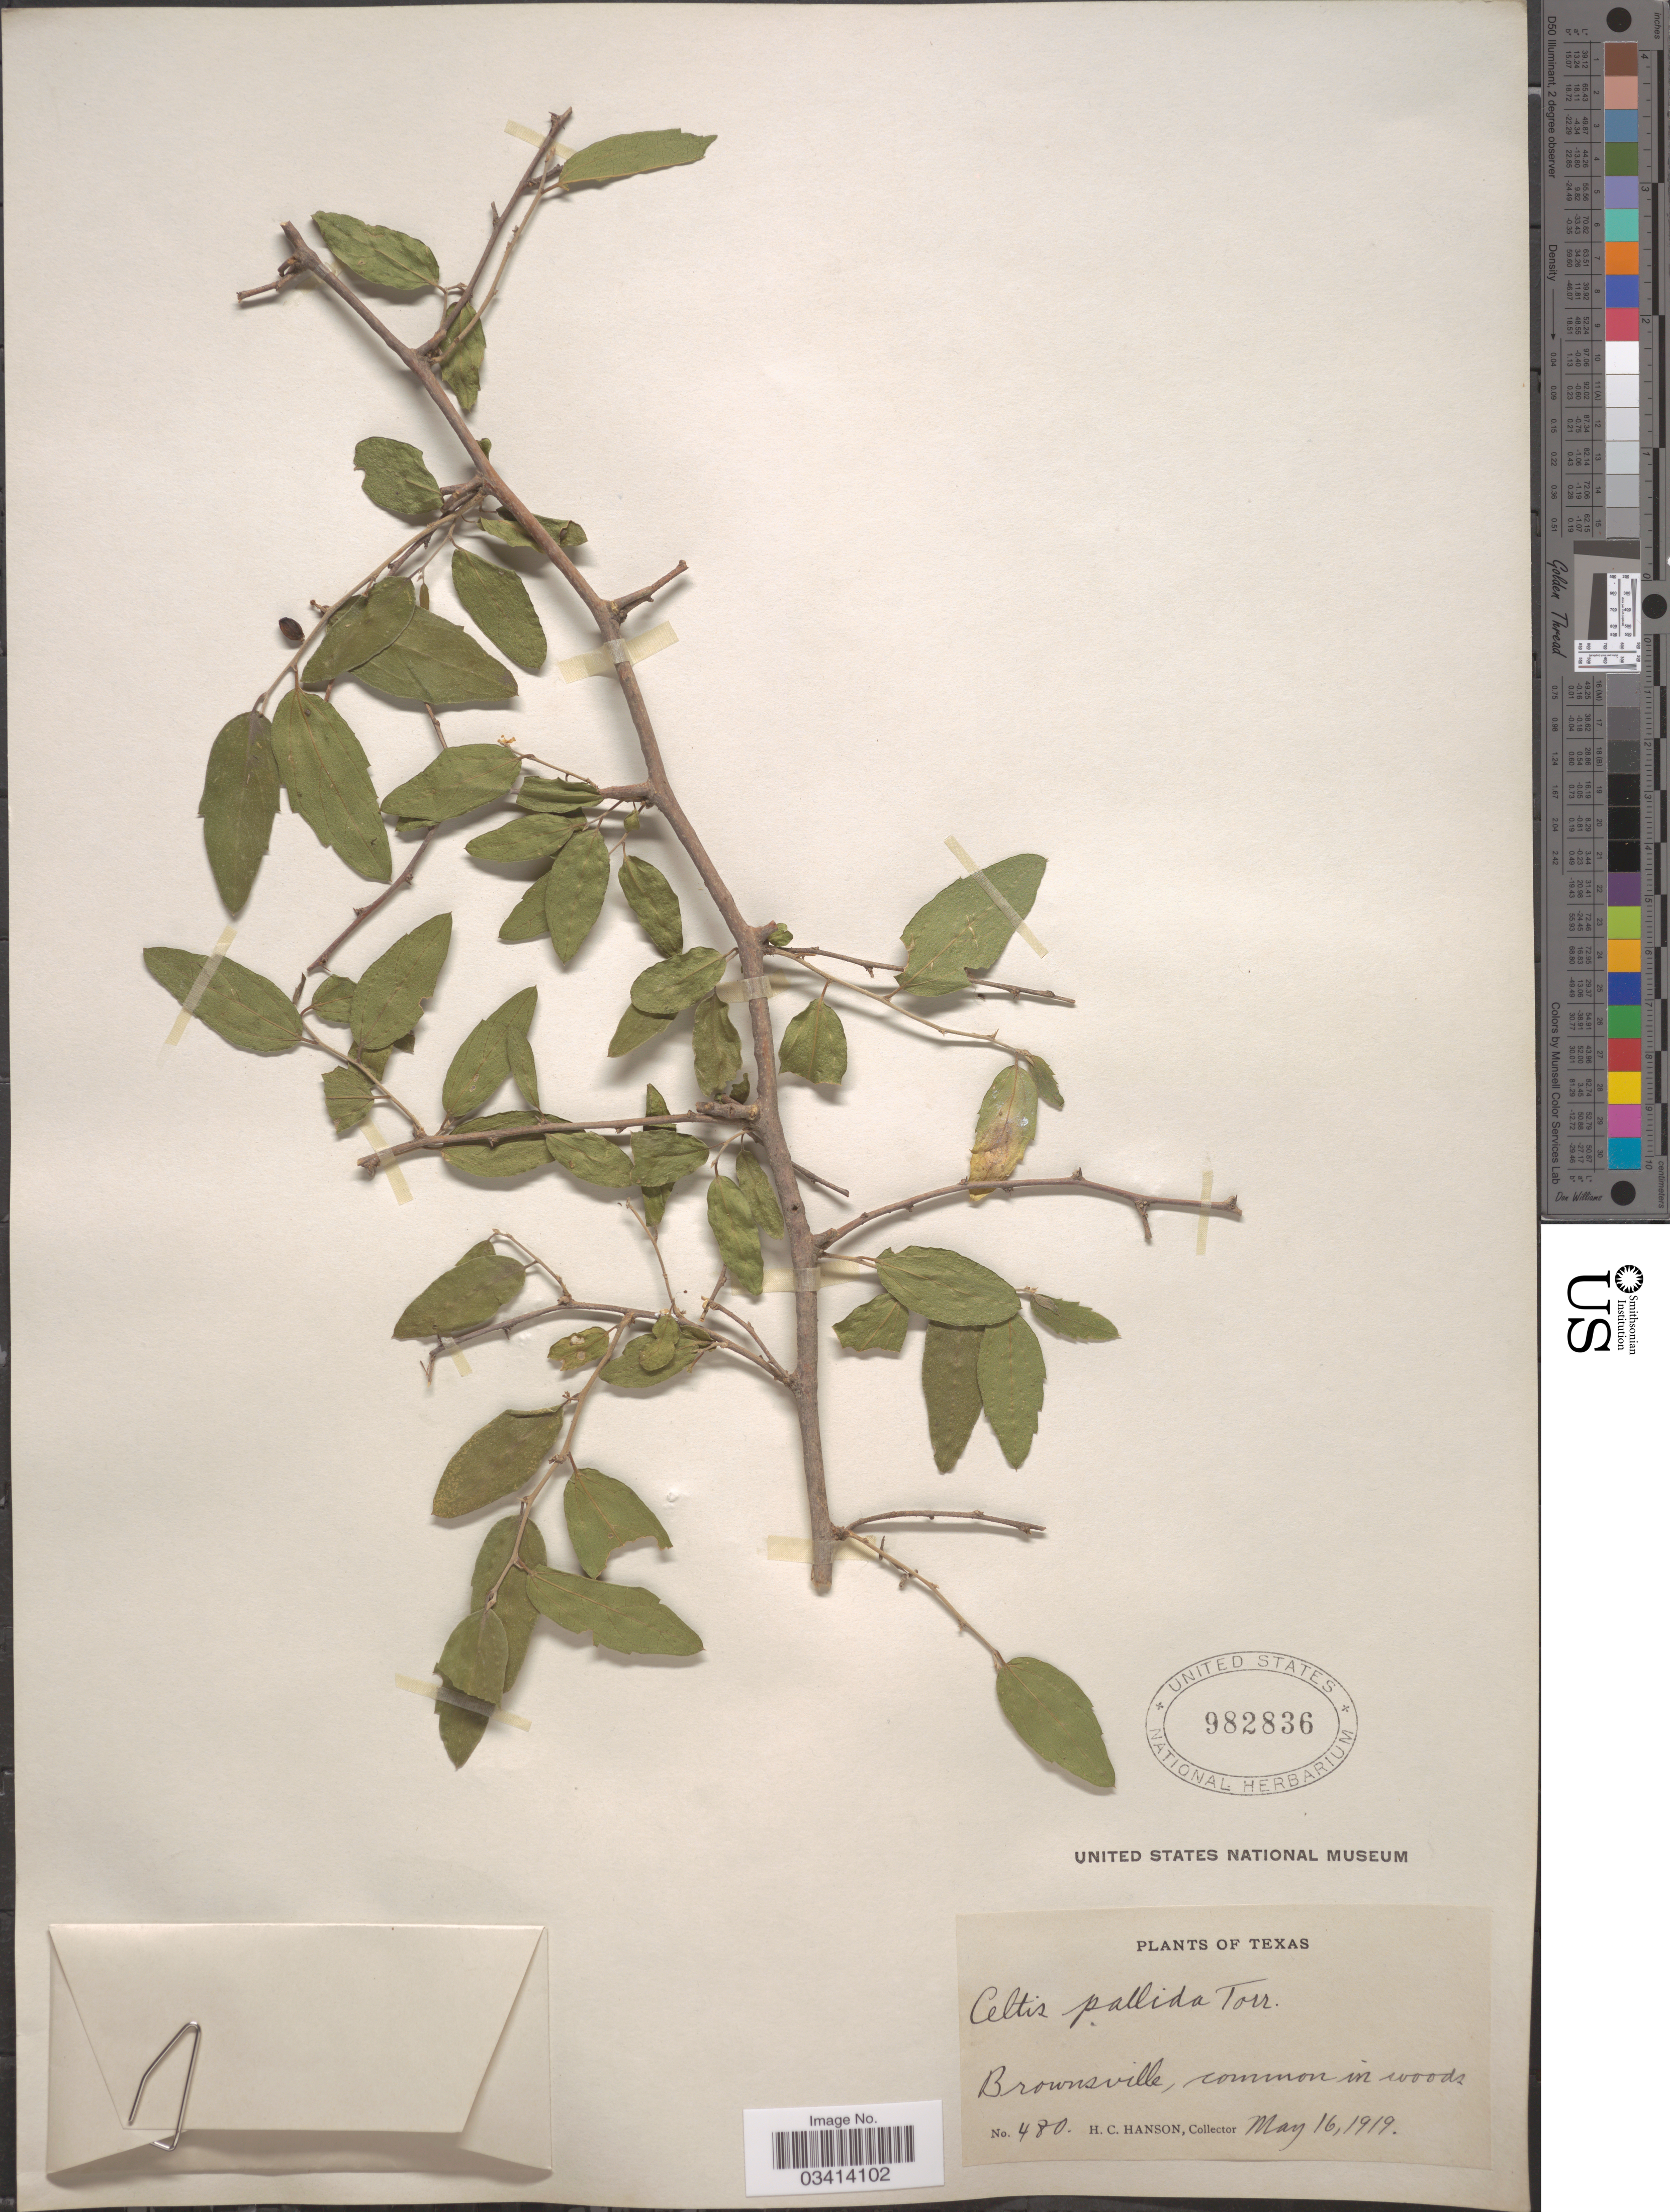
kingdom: Plantae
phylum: Tracheophyta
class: Magnoliopsida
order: Rosales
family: Cannabaceae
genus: Celtis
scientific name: Celtis pallida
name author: Torr. in Emory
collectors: H. Hanson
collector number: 480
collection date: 1919-05-16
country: United States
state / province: Texas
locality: Brownsville.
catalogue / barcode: US 982836